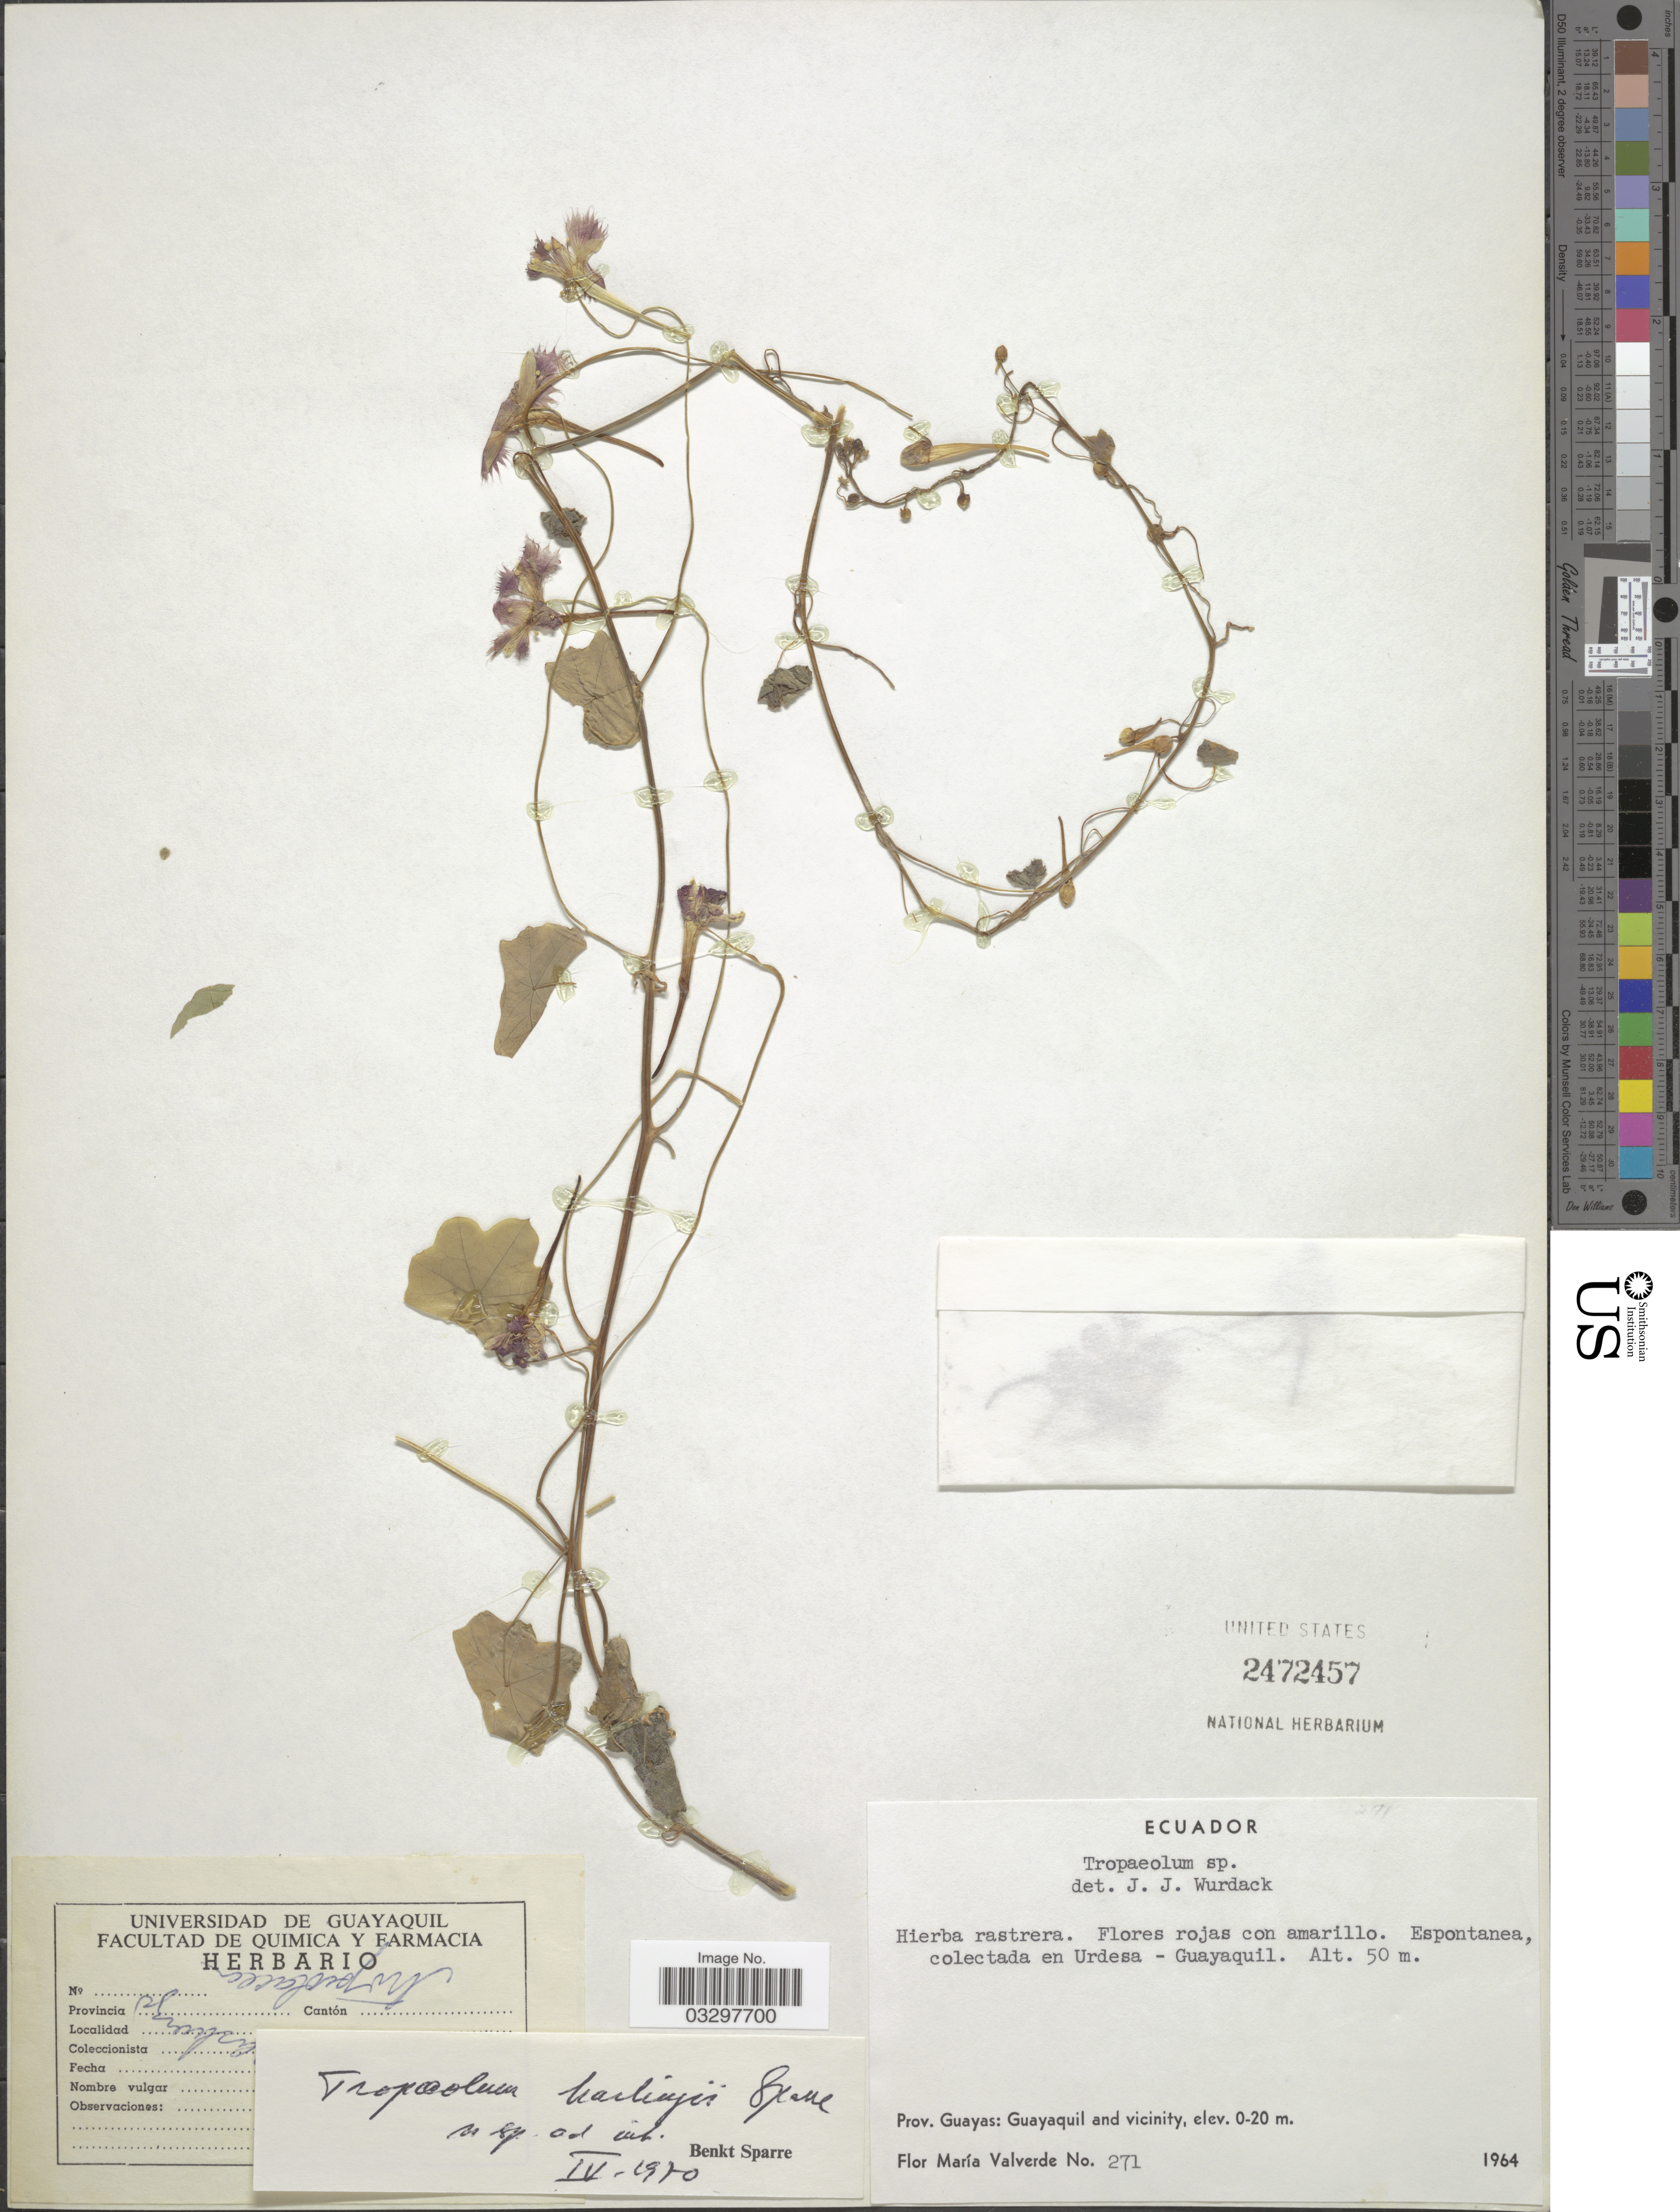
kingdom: Plantae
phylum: Tracheophyta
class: Magnoliopsida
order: Brassicales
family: Tropaeolaceae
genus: Tropaeolum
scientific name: Tropaeolum harlingii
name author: Sparre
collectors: F. M. Valverde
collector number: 271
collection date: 1964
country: Ecuador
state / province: Guayas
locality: Espontanea, colectada en Urdesa - Guayaquil. Prov. Guayas: Guayaquil and vicinity.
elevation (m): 0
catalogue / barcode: US 2472457